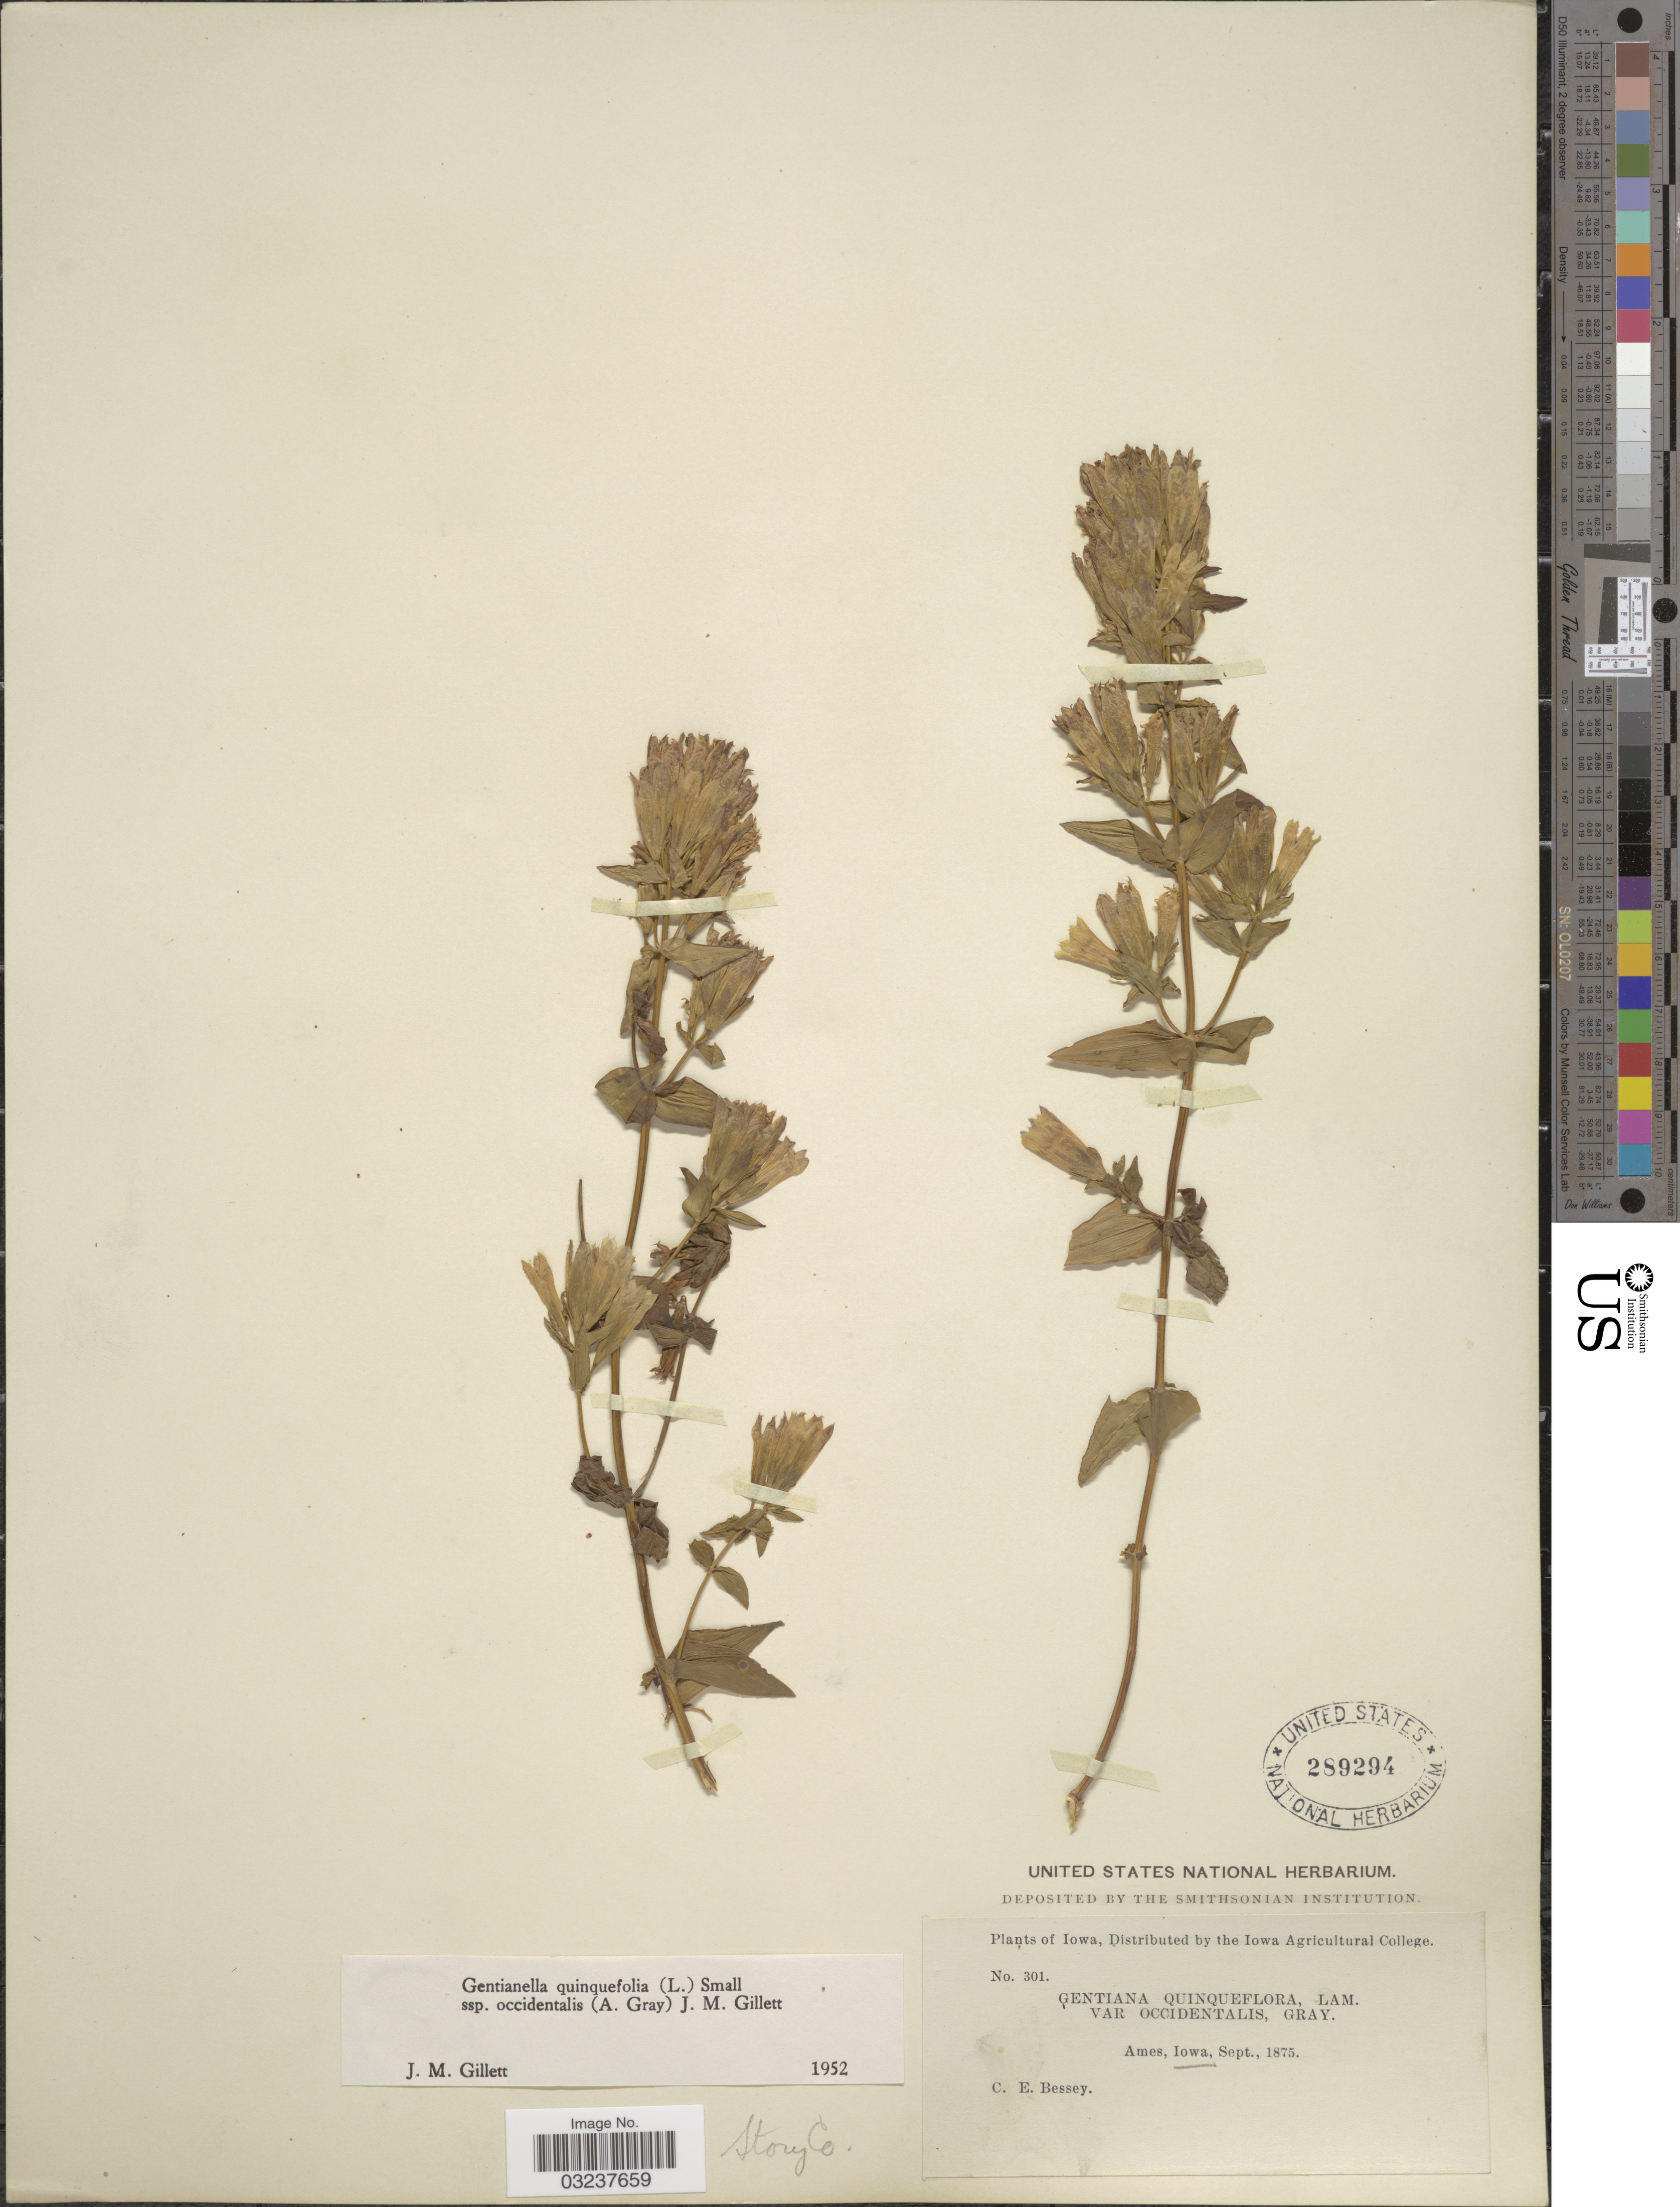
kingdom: Plantae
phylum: Tracheophyta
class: Magnoliopsida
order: Gentianales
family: Gentianaceae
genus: Gentianella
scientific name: Gentianella quinquefolia subsp. occidentalis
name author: (A. Gray) J.M. Gillett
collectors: C. E. Bessey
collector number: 301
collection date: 1875-09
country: United States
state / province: Iowa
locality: Ames, Story Co.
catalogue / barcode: US 289294